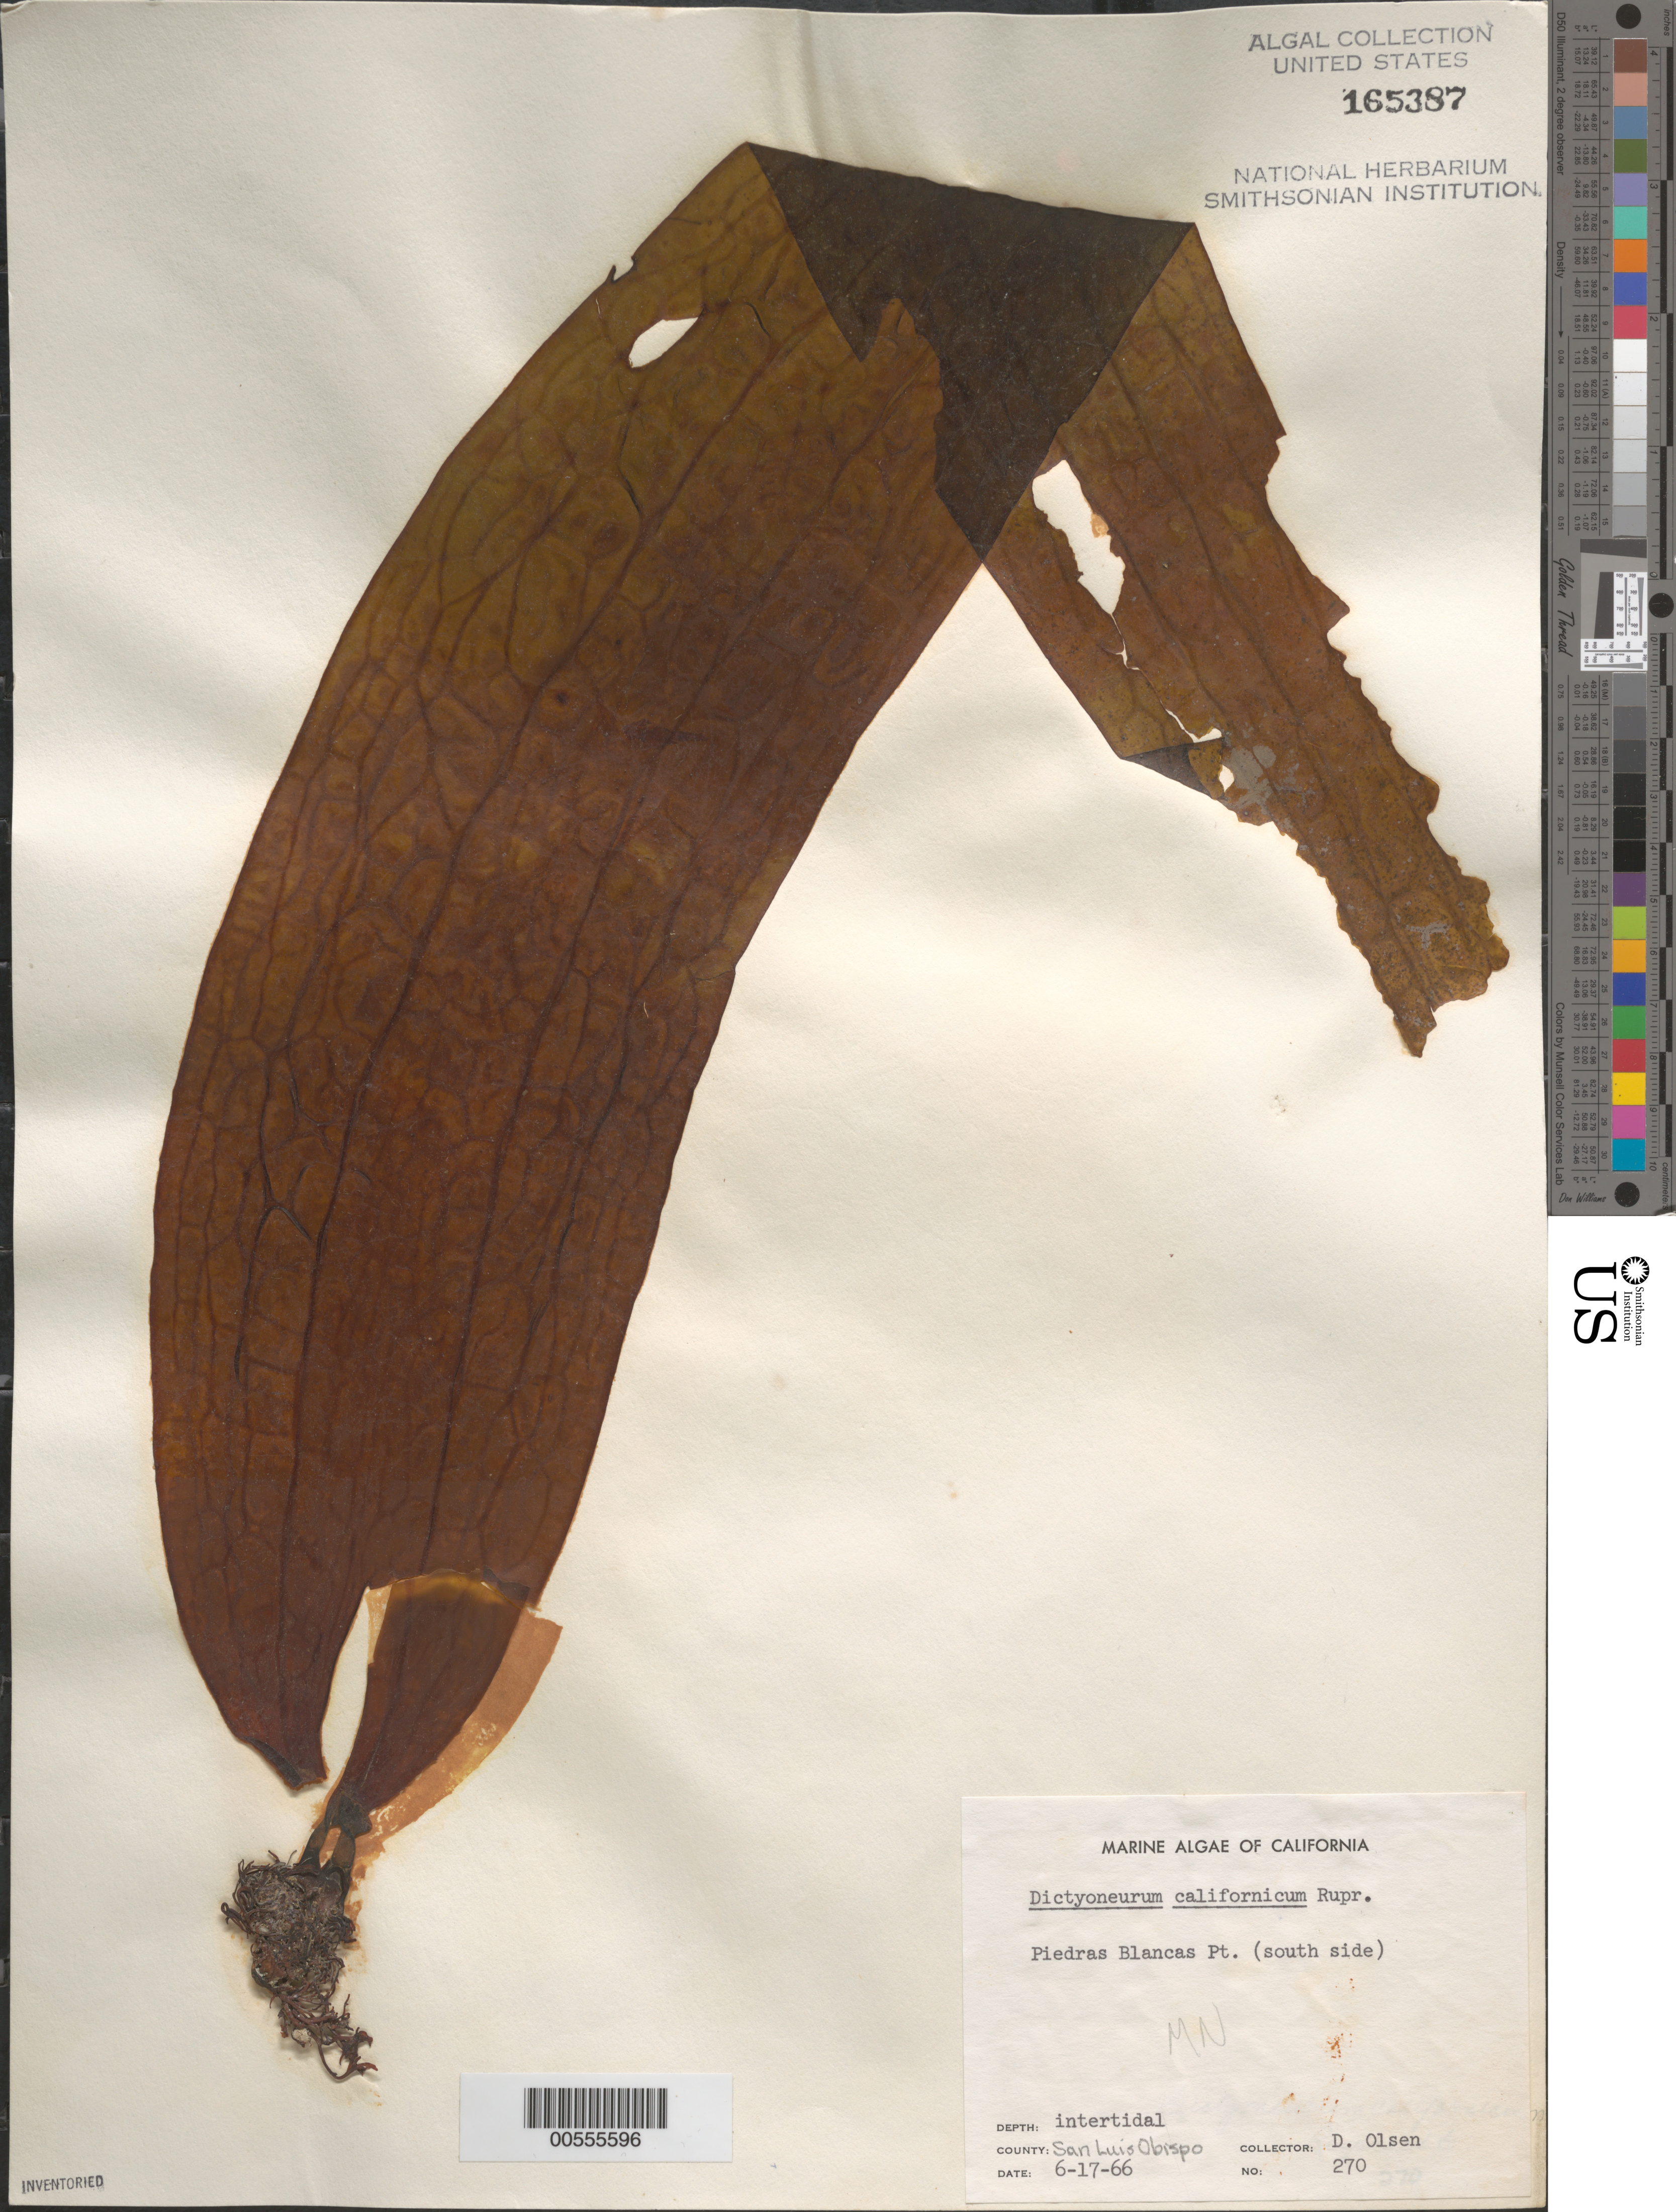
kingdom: Chromista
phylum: Ochrophyta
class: Phaeophyceae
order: Laminariales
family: Costariaceae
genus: Dictyoneurum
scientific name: Dictyoneurum californicum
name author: Rupr.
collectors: D. Olsen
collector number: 270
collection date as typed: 17 Jun 1966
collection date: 1966-06-17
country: United States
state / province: California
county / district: San Luis Obispo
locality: Piedras Blancas Point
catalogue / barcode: US 165387